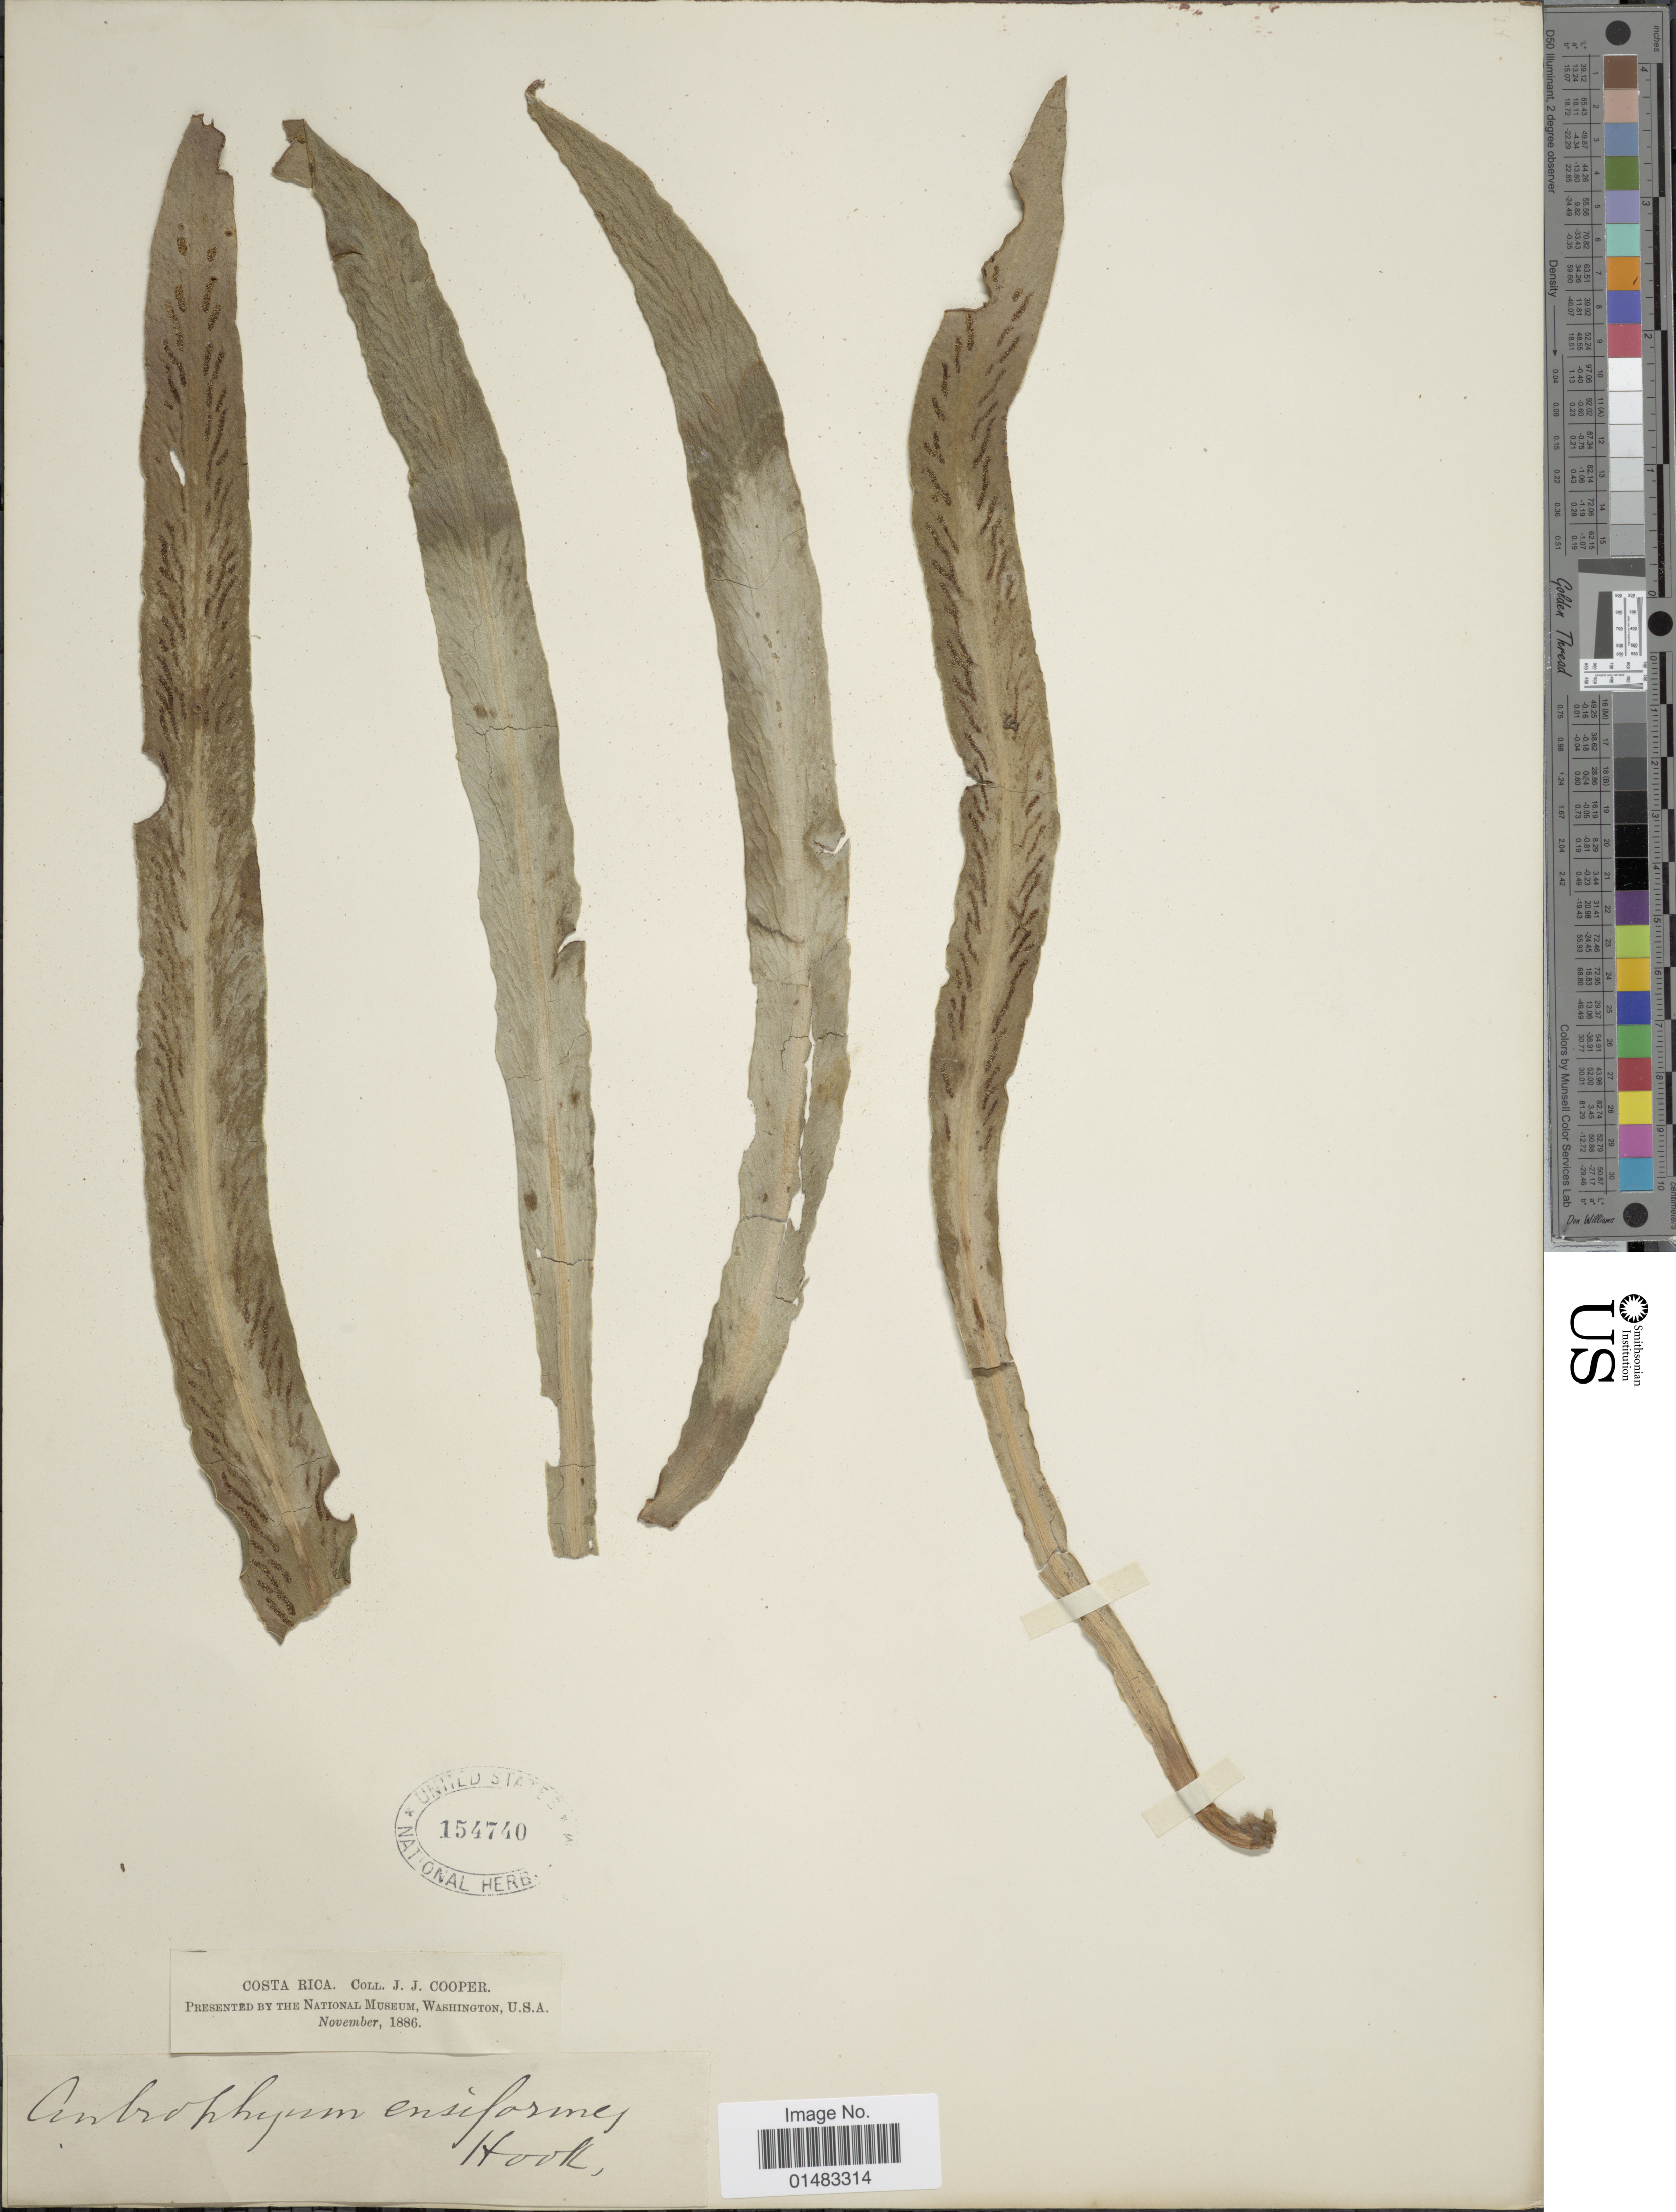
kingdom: Plantae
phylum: Tracheophyta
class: Polypodiopsida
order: Polypodiales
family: Pteridaceae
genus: Scoliosorus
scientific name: Scoliosorus ensiformis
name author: (Hook.) T. Moore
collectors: J. J. Cooper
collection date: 1886-11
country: Costa Rica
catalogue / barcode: US 154740